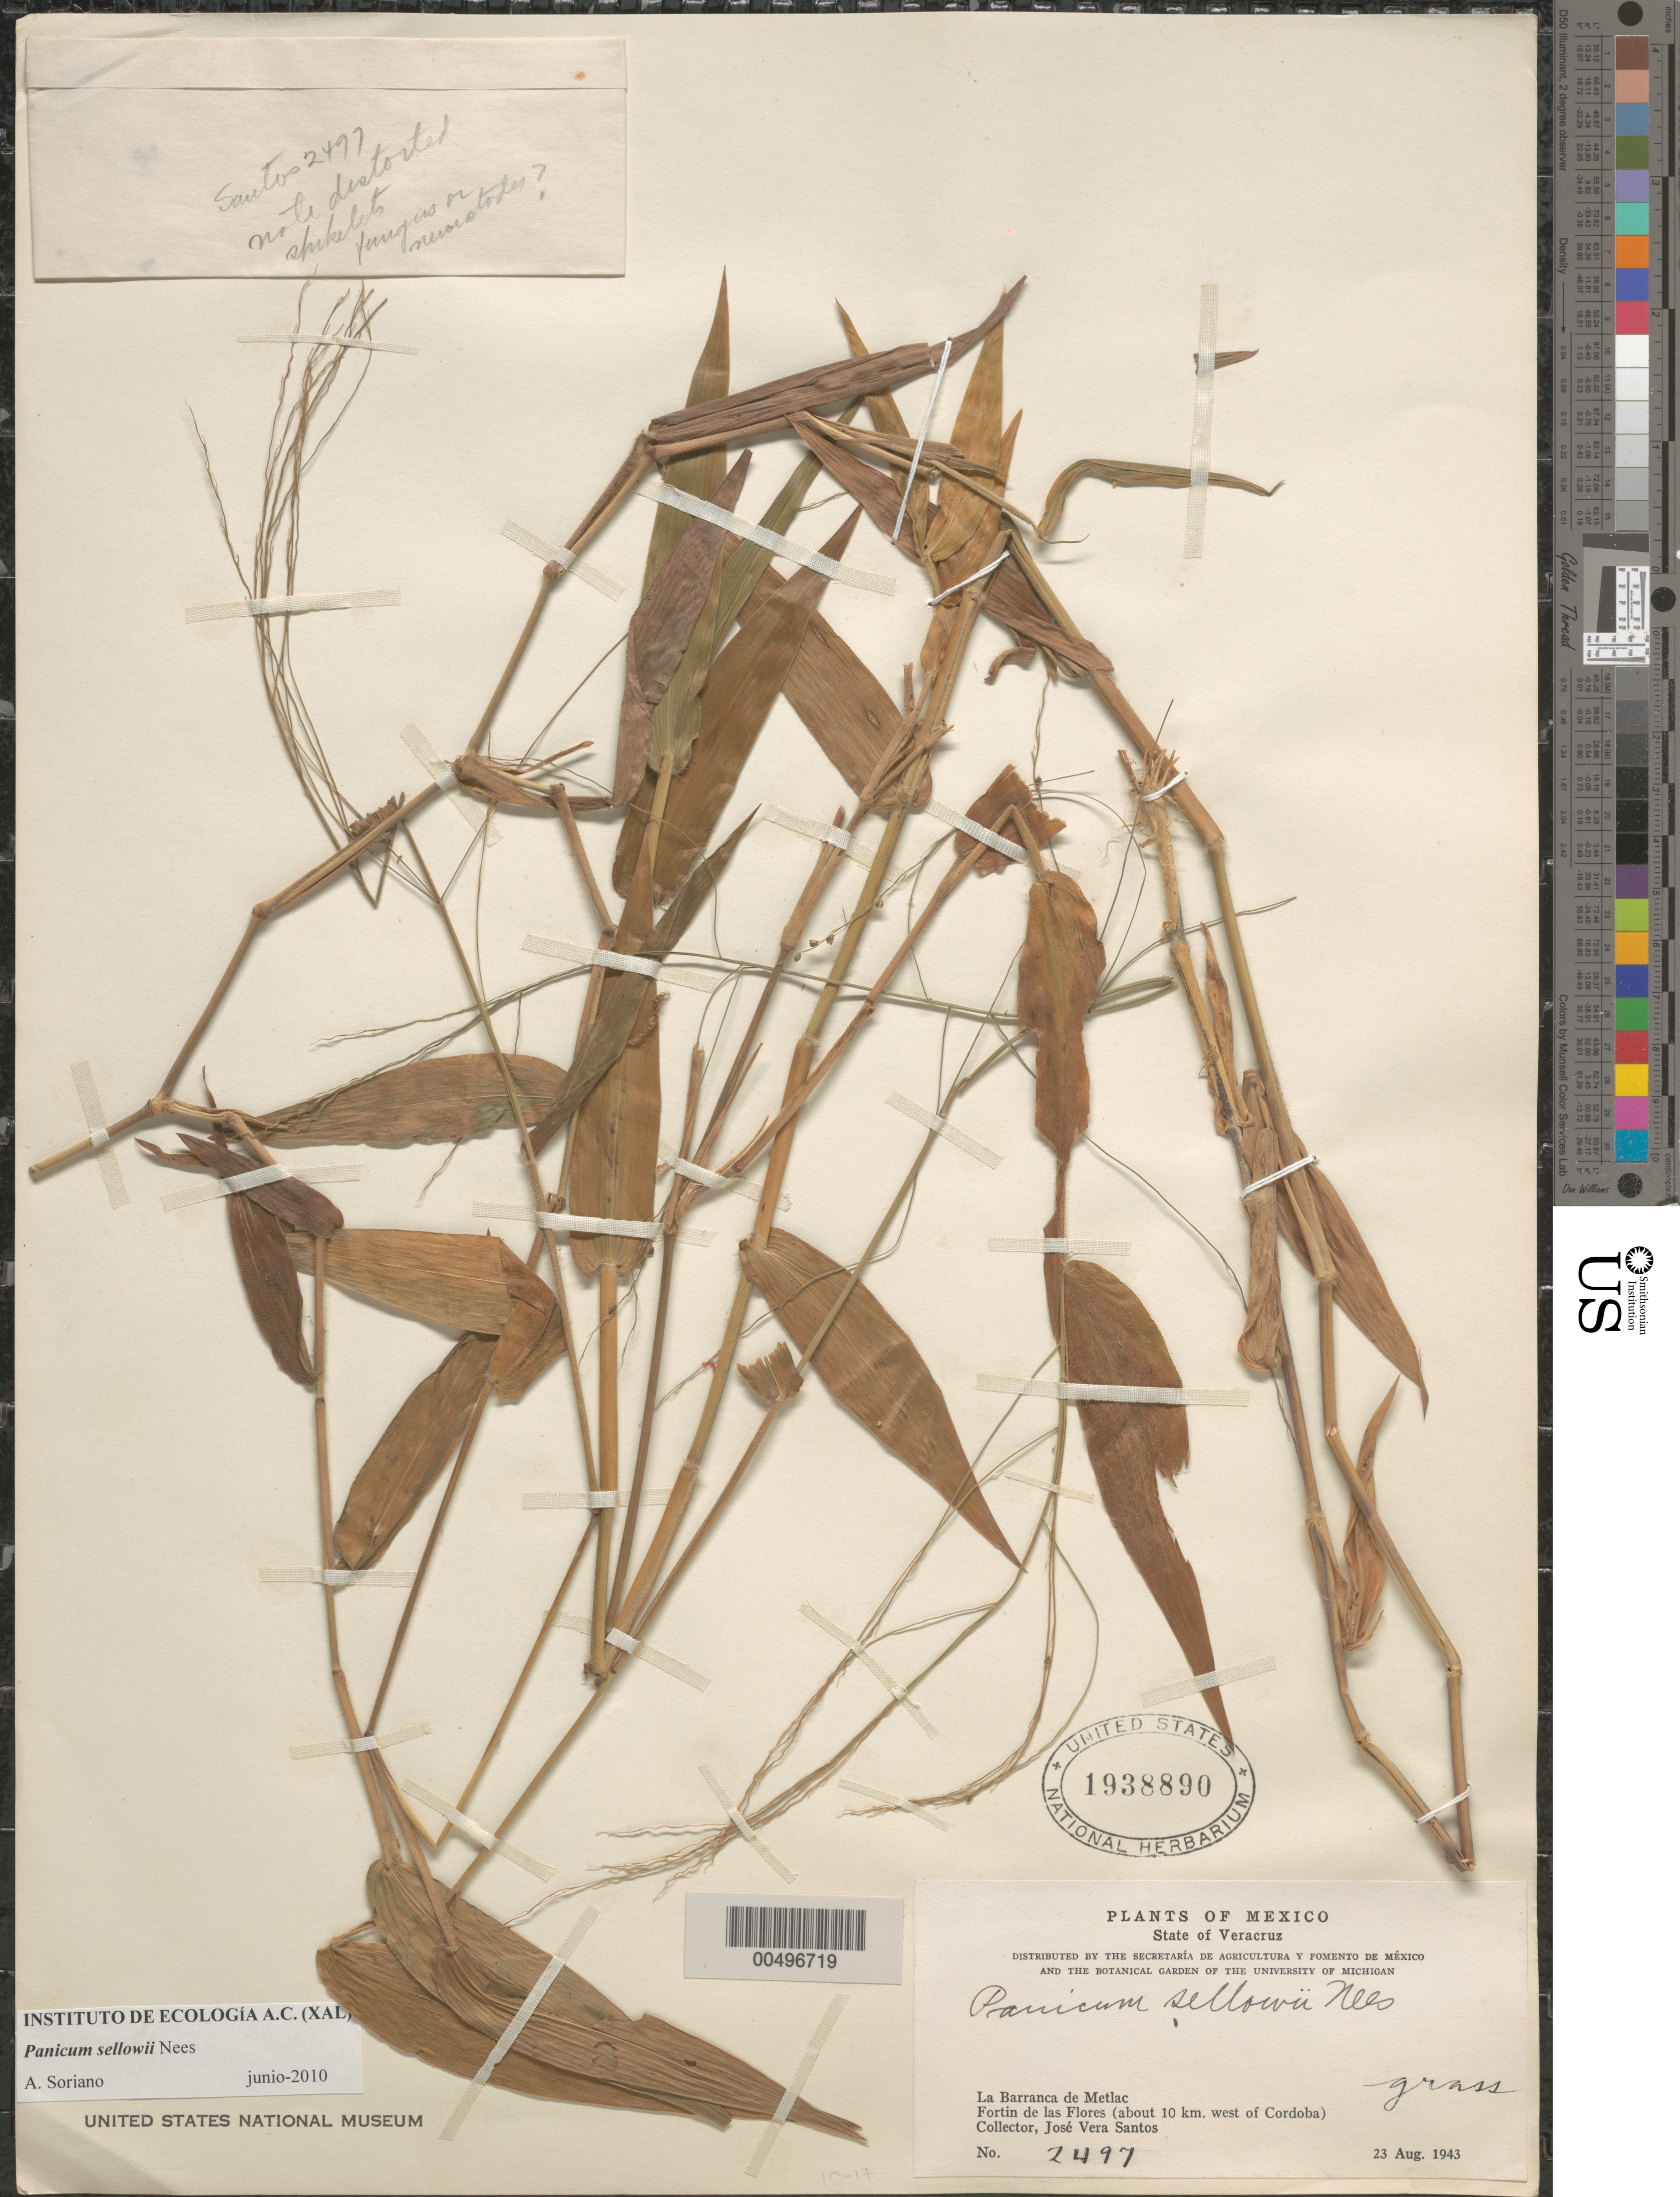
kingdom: Plantae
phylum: Tracheophyta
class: Liliopsida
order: Poales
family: Poaceae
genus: Panicum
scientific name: Panicum sellowii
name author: Nees in Mart.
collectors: J. V. Santos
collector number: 2497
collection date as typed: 23 Aug 1943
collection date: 1943-08-23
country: Mexico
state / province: Veracruz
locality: La Barranca de Metlac, Fortin de las Flores (about 10 km W of Córdoba)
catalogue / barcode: US 1938890